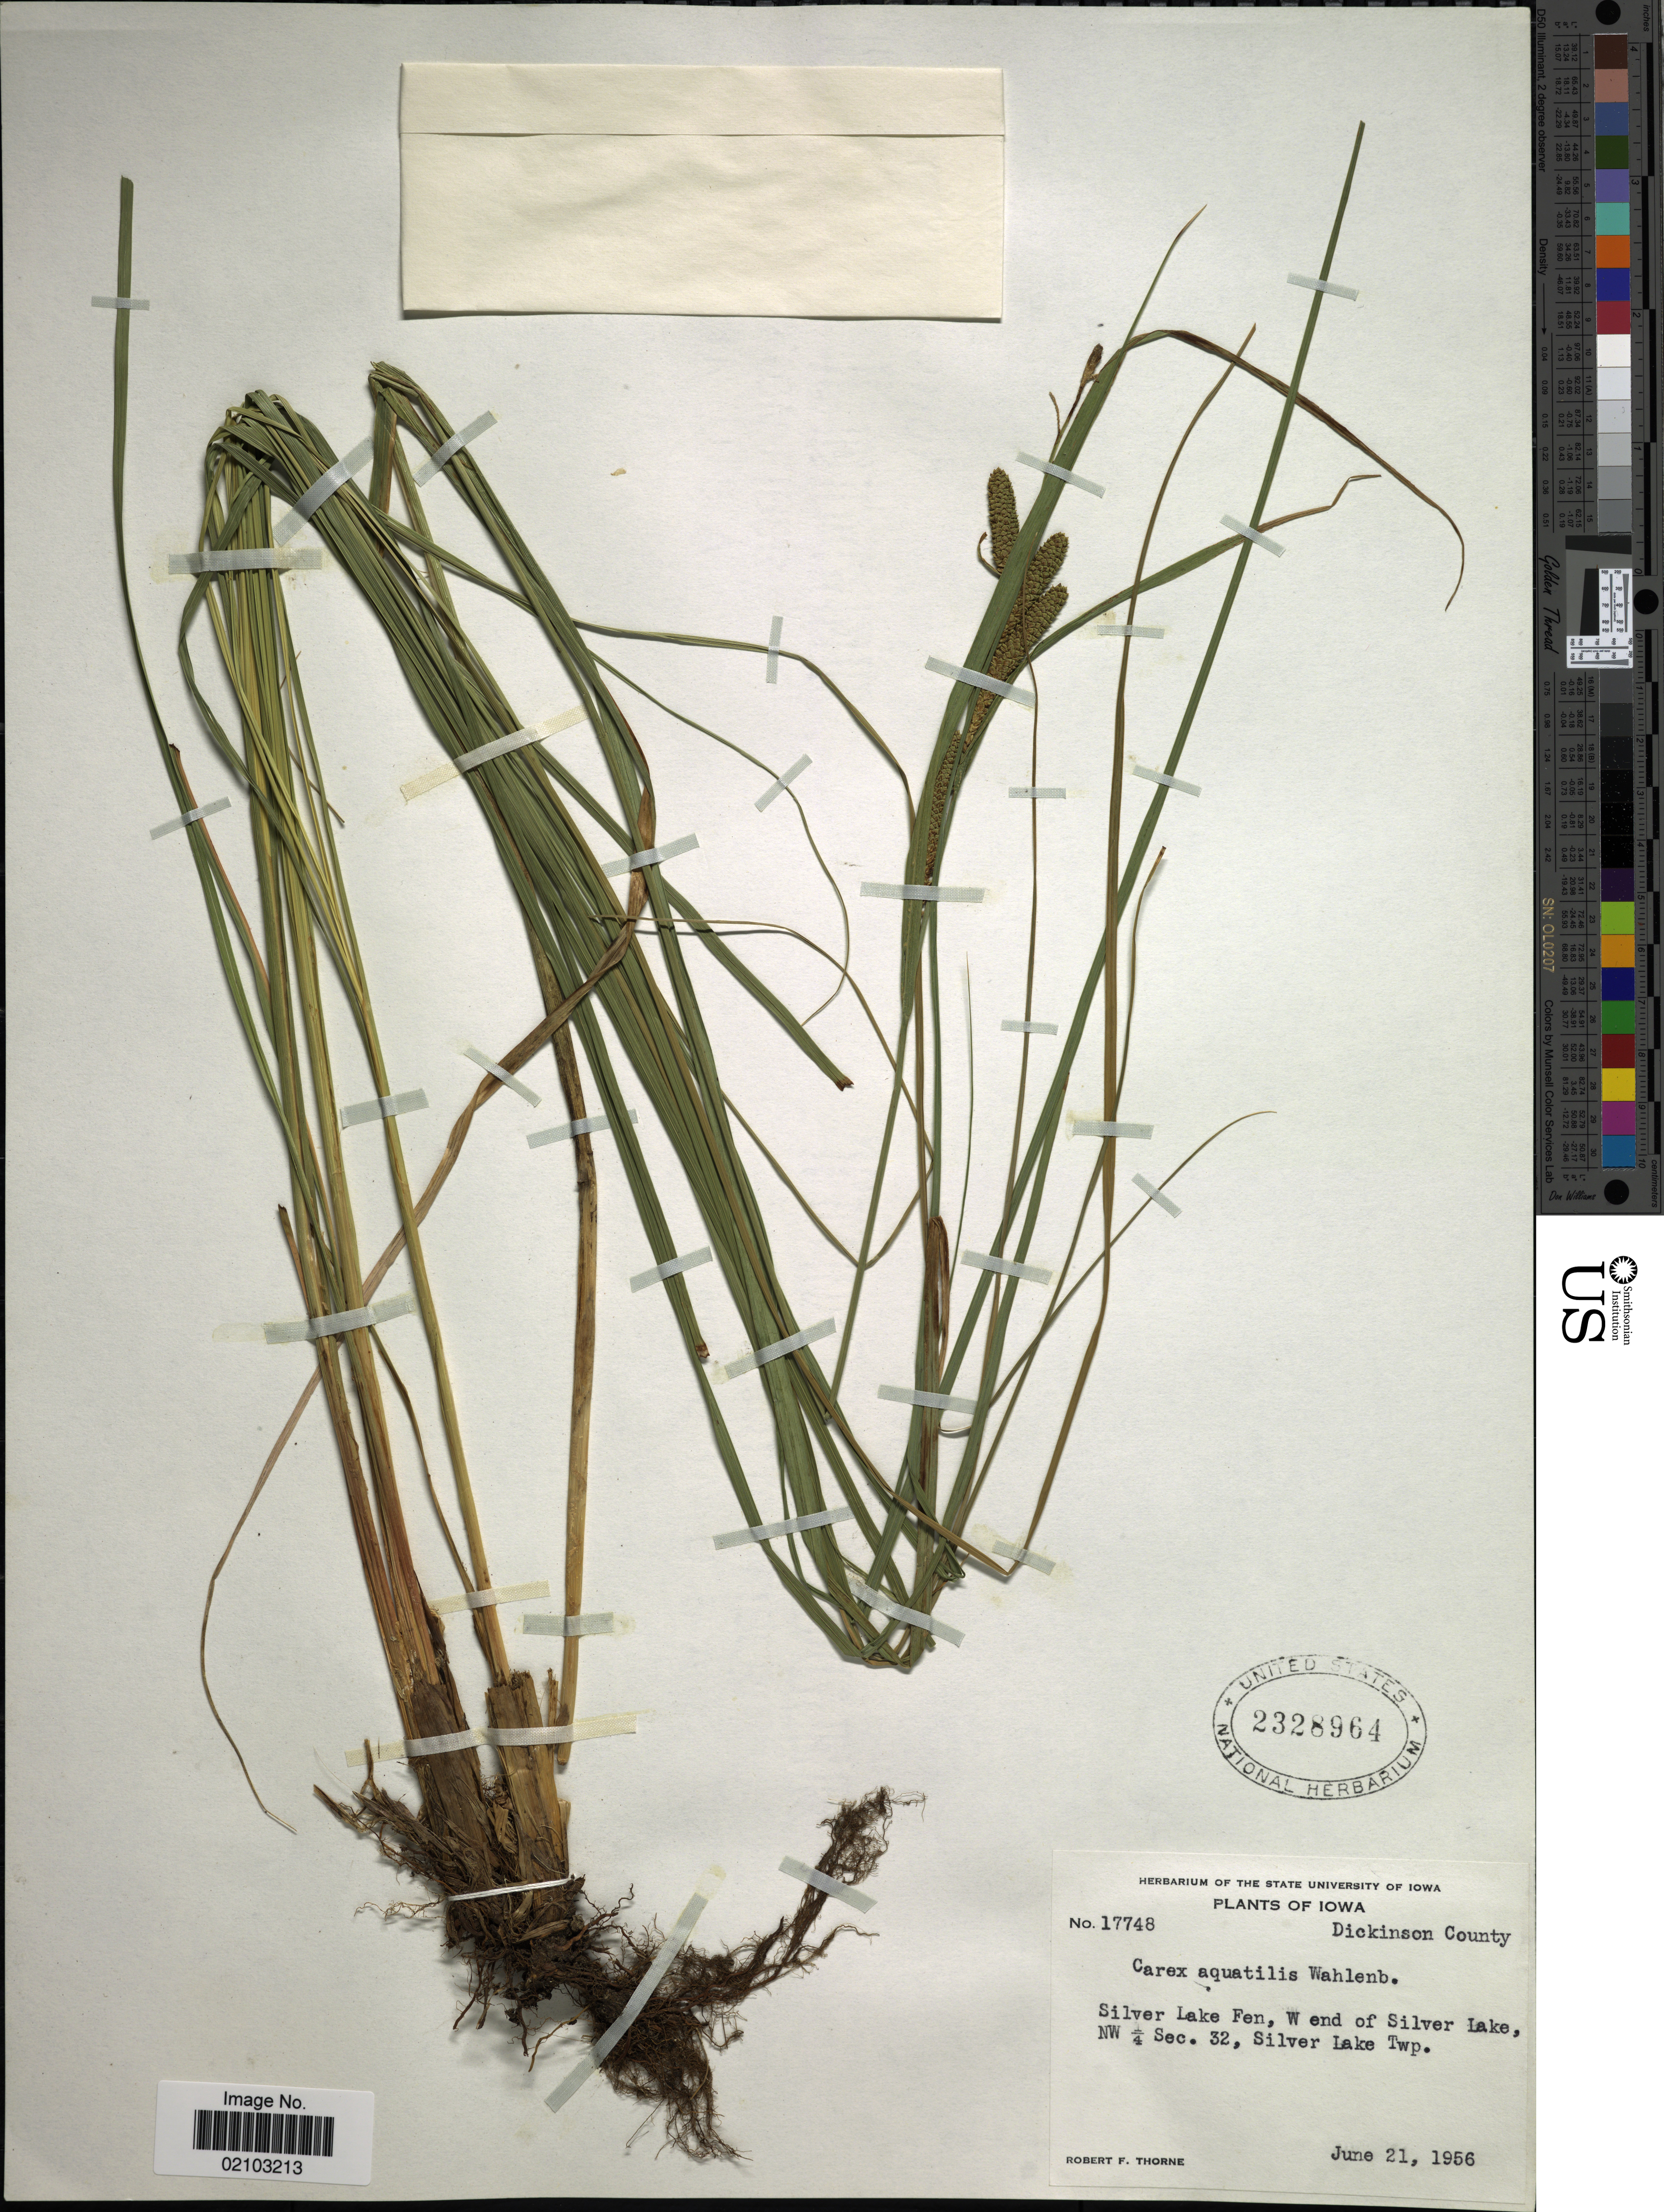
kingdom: Plantae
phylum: Tracheophyta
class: Liliopsida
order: Poales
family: Cyperaceae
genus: Carex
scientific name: Carex aquatilis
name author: Wahlenb.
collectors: R. F. Thorne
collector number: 17748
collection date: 1956-06-21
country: United States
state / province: Iowa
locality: Dickinson County, Silver Lake Fen, W end of Silver Lake, NW ¼ Sec. 32, Silver Lake Twp.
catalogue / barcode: US 2328964